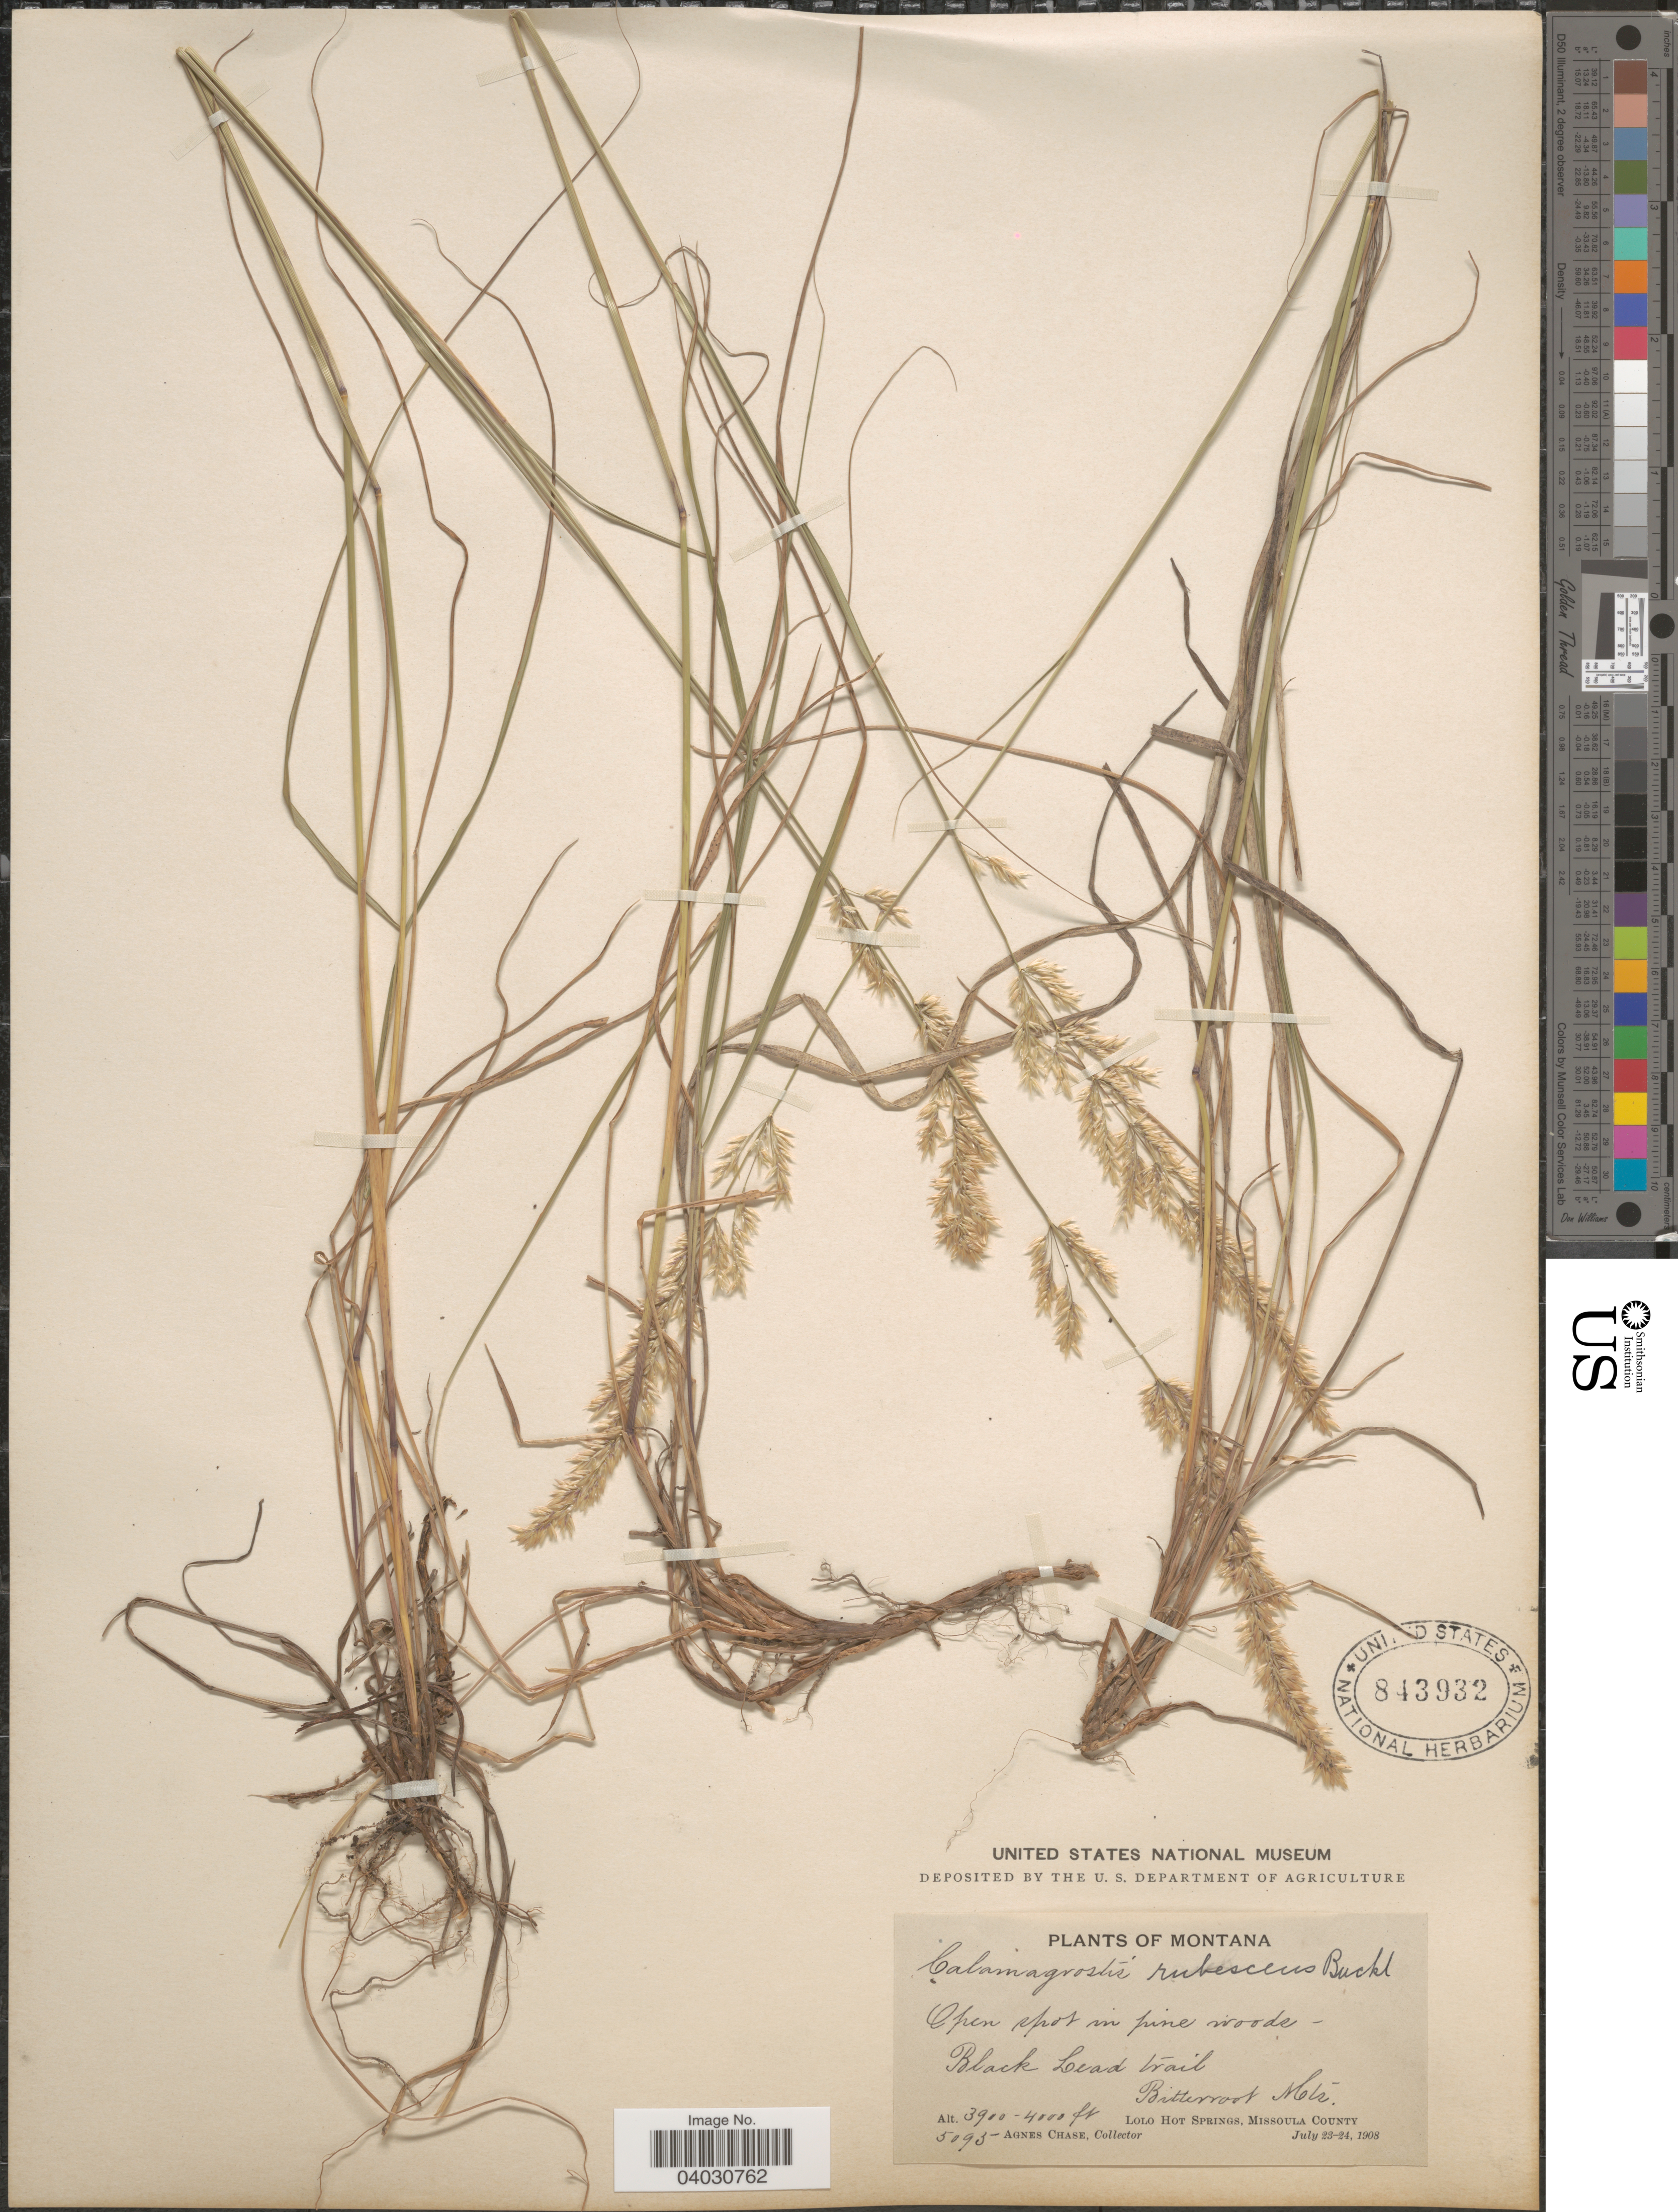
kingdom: Plantae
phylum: Tracheophyta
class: Liliopsida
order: Poales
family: Poaceae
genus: Calamagrostis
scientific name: Calamagrostis rubescens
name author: Buckley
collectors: A. Chase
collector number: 5095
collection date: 1908-07-23/1908-07-24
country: United States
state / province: Montana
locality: Black Lead trail. Bitterroot Mts. Lolo Hot Springs, Missoula County.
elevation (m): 1189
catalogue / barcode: US 843932